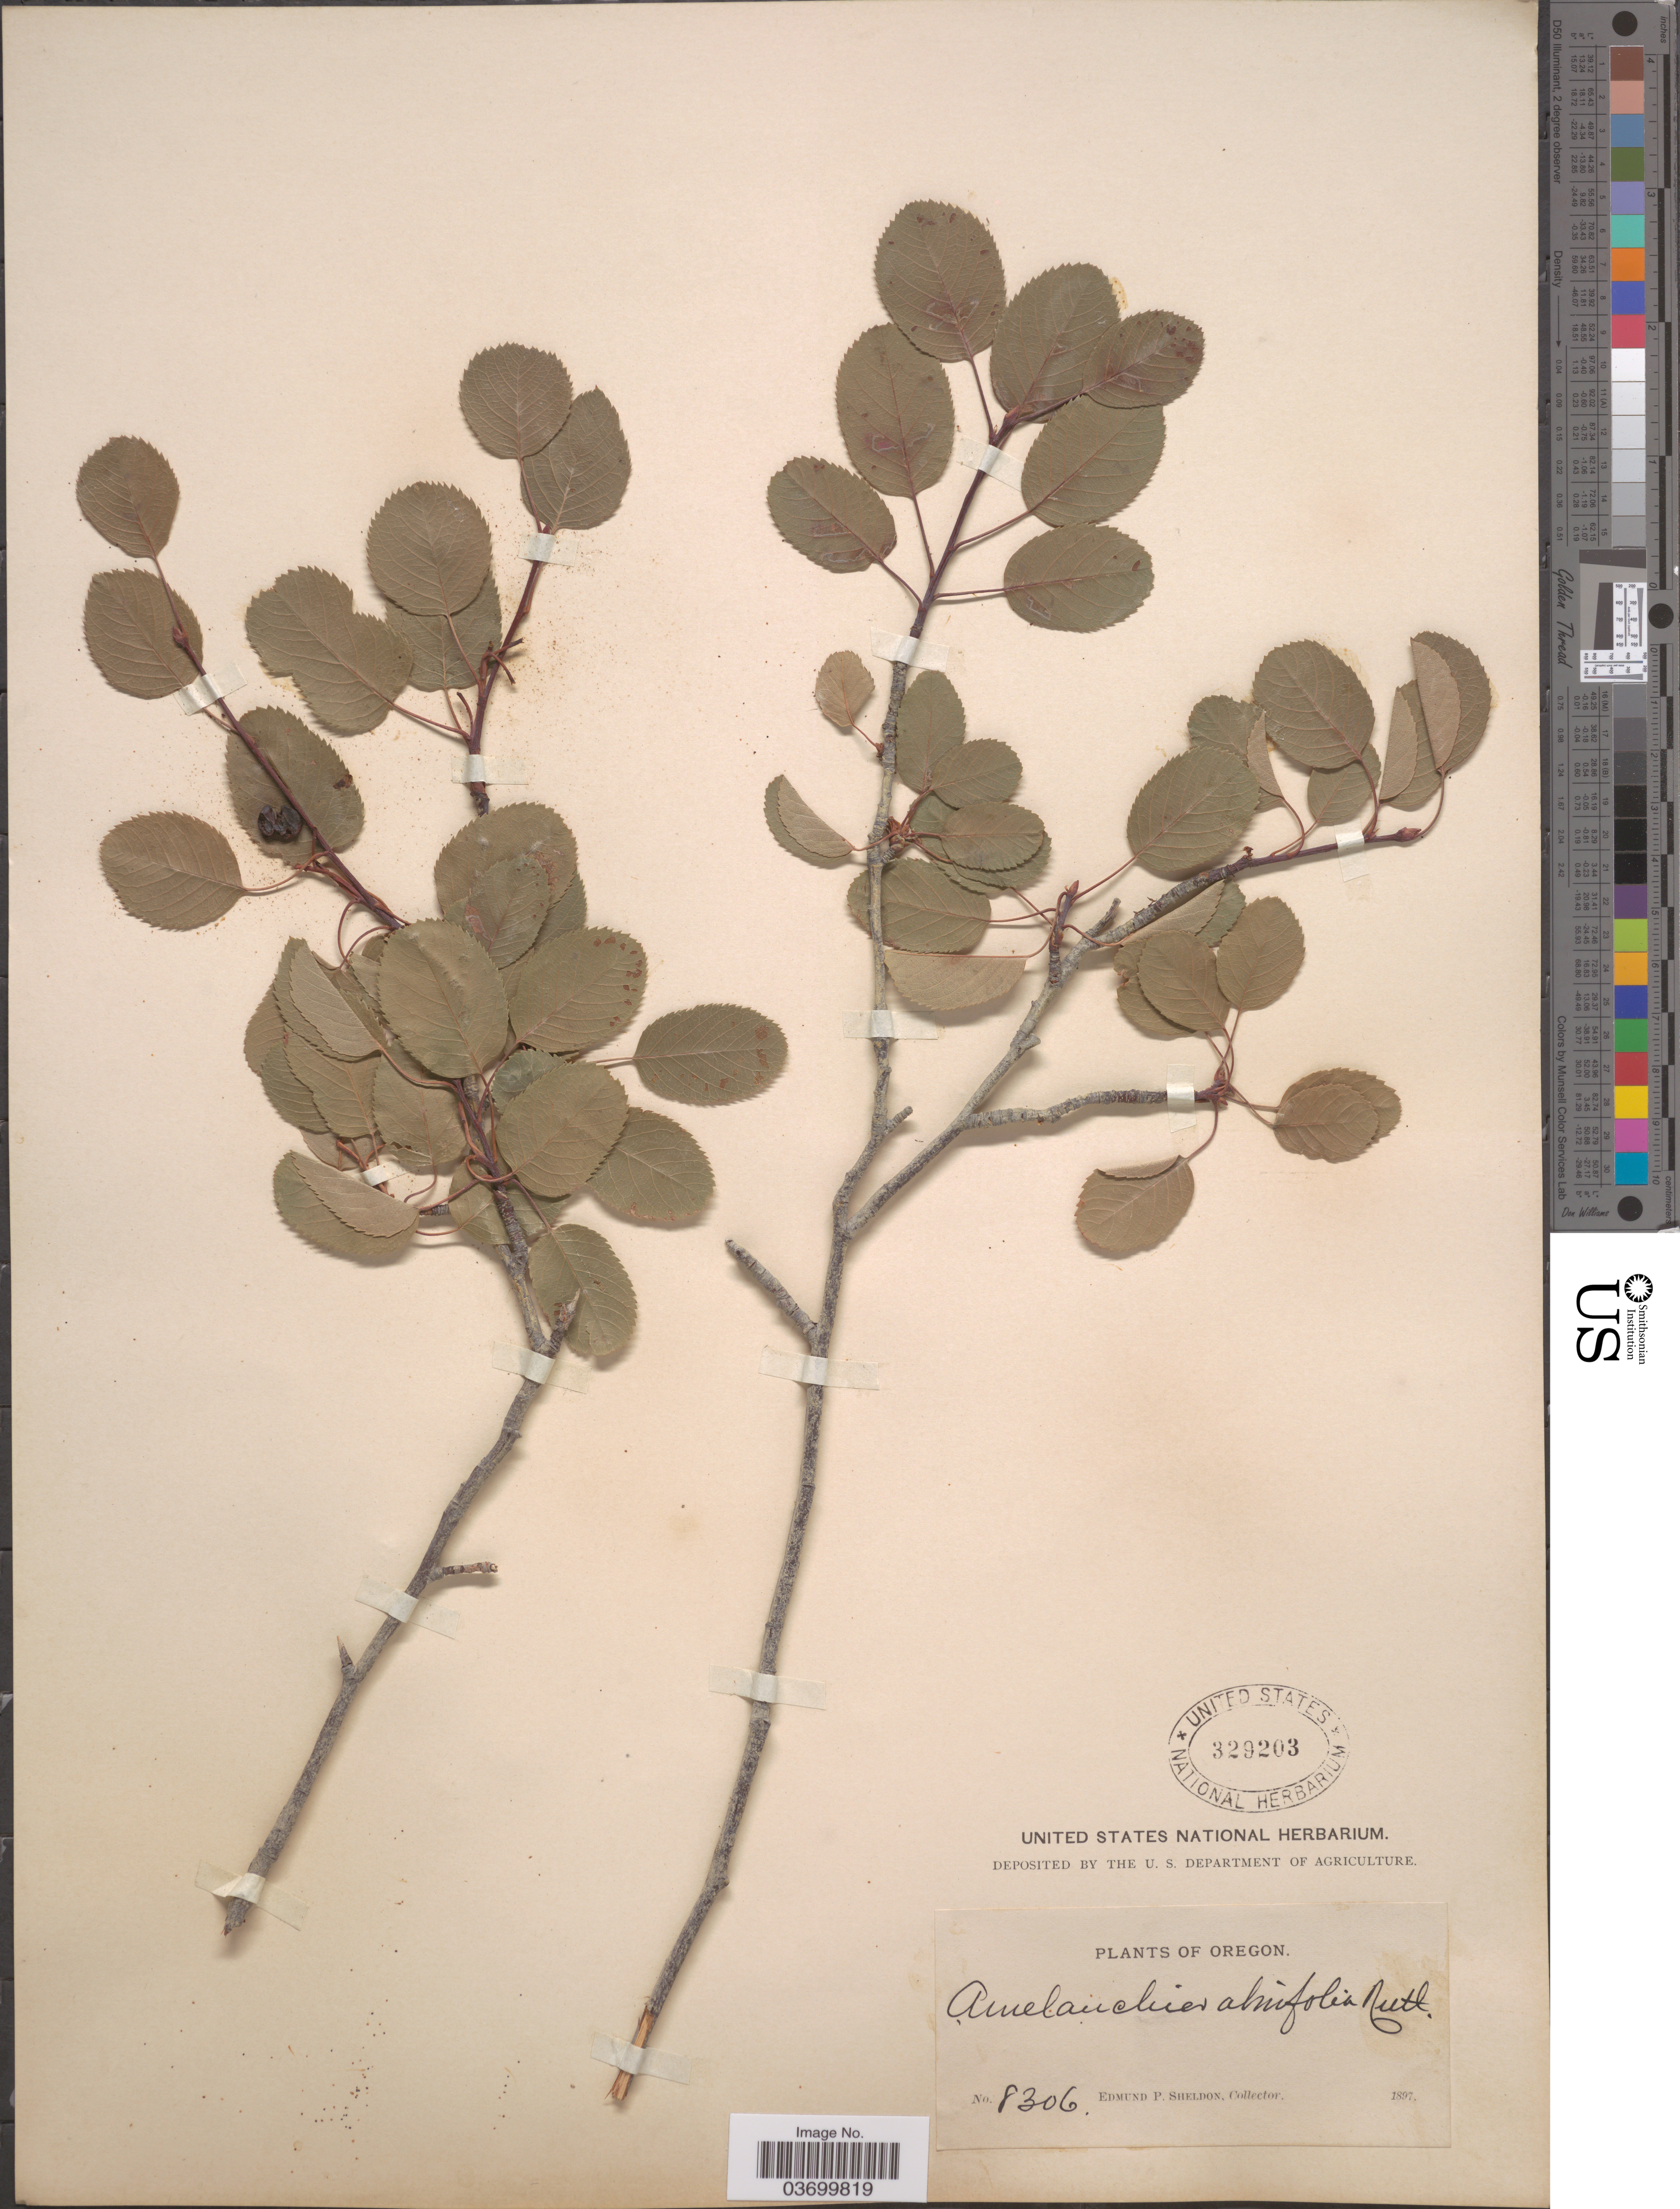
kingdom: Plantae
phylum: Tracheophyta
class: Magnoliopsida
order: Rosales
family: Rosaceae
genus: Amelanchier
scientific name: Amelanchier alnifolia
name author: (Nutt.) Nutt. ex M. Roem.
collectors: E. P. Sheldon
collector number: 8306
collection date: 1897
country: United States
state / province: Oregon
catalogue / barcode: US 329203